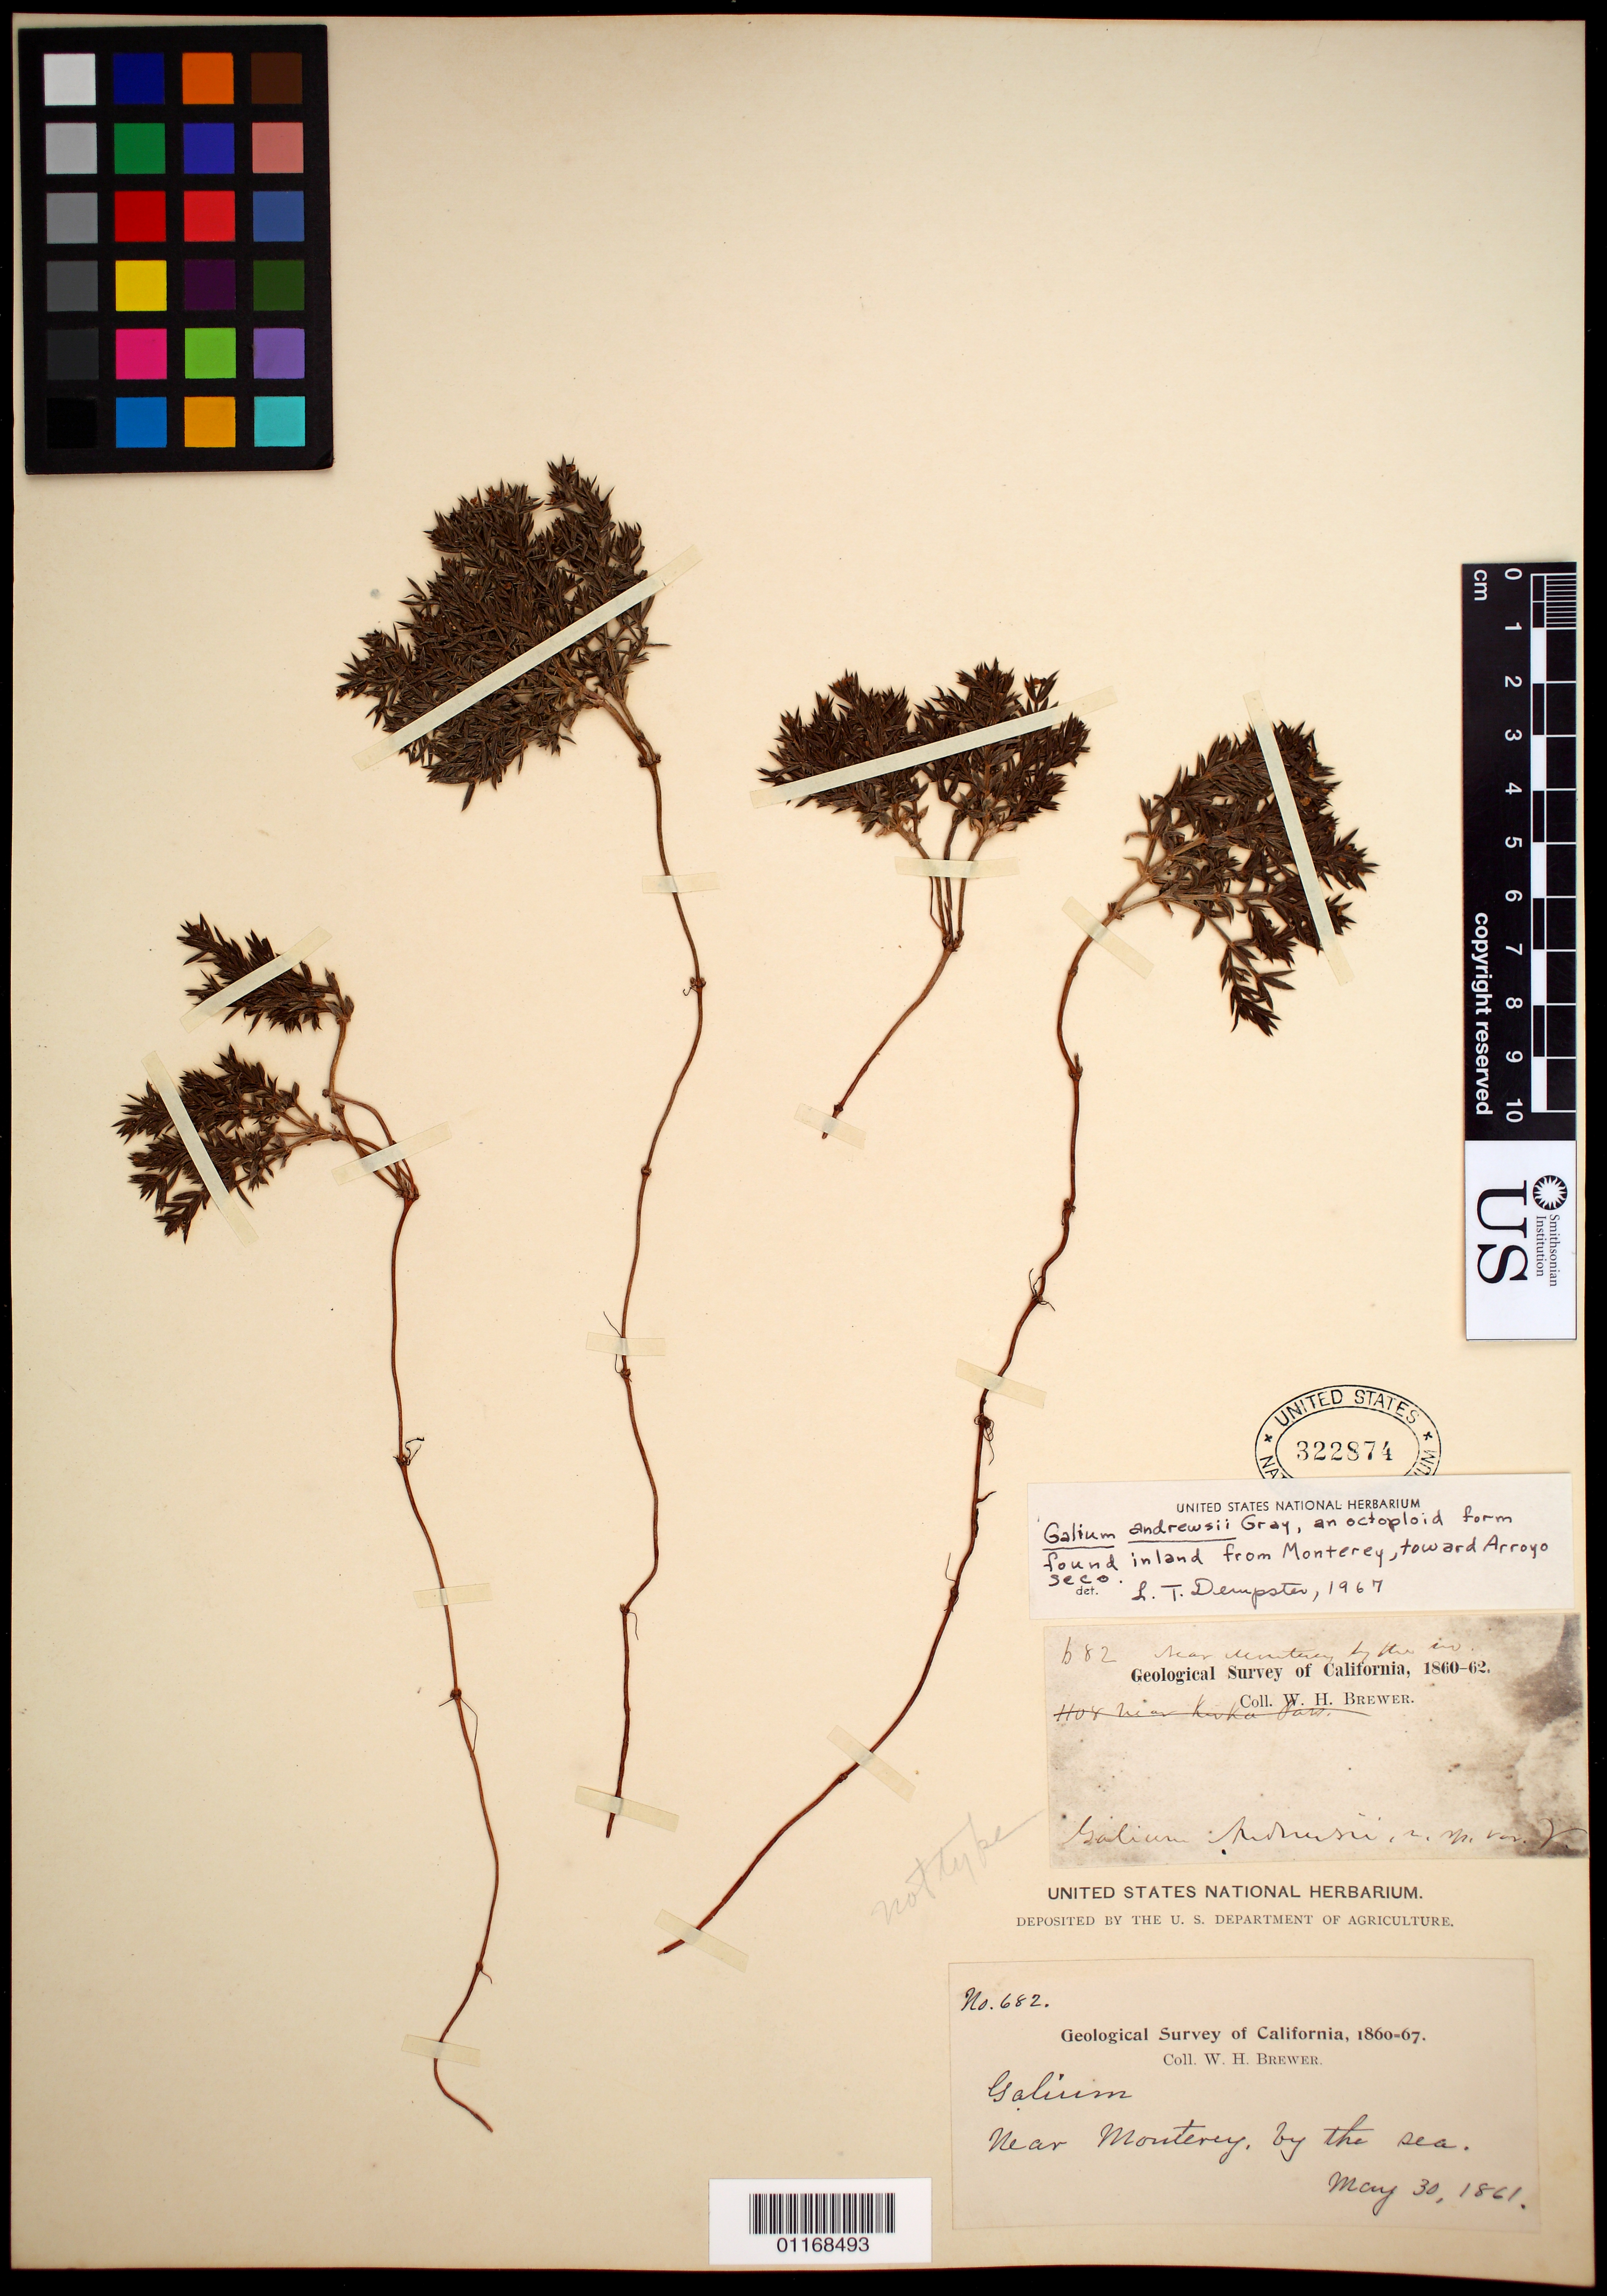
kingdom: Plantae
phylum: Tracheophyta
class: Magnoliopsida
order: Gentianales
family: Rubiaceae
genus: Galium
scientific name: Galium andrewsii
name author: A. Gray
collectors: W. H. Brewer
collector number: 682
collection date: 1861-05-30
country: United States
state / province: California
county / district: Monterey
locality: near Monterey, by the sea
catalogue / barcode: US 322874